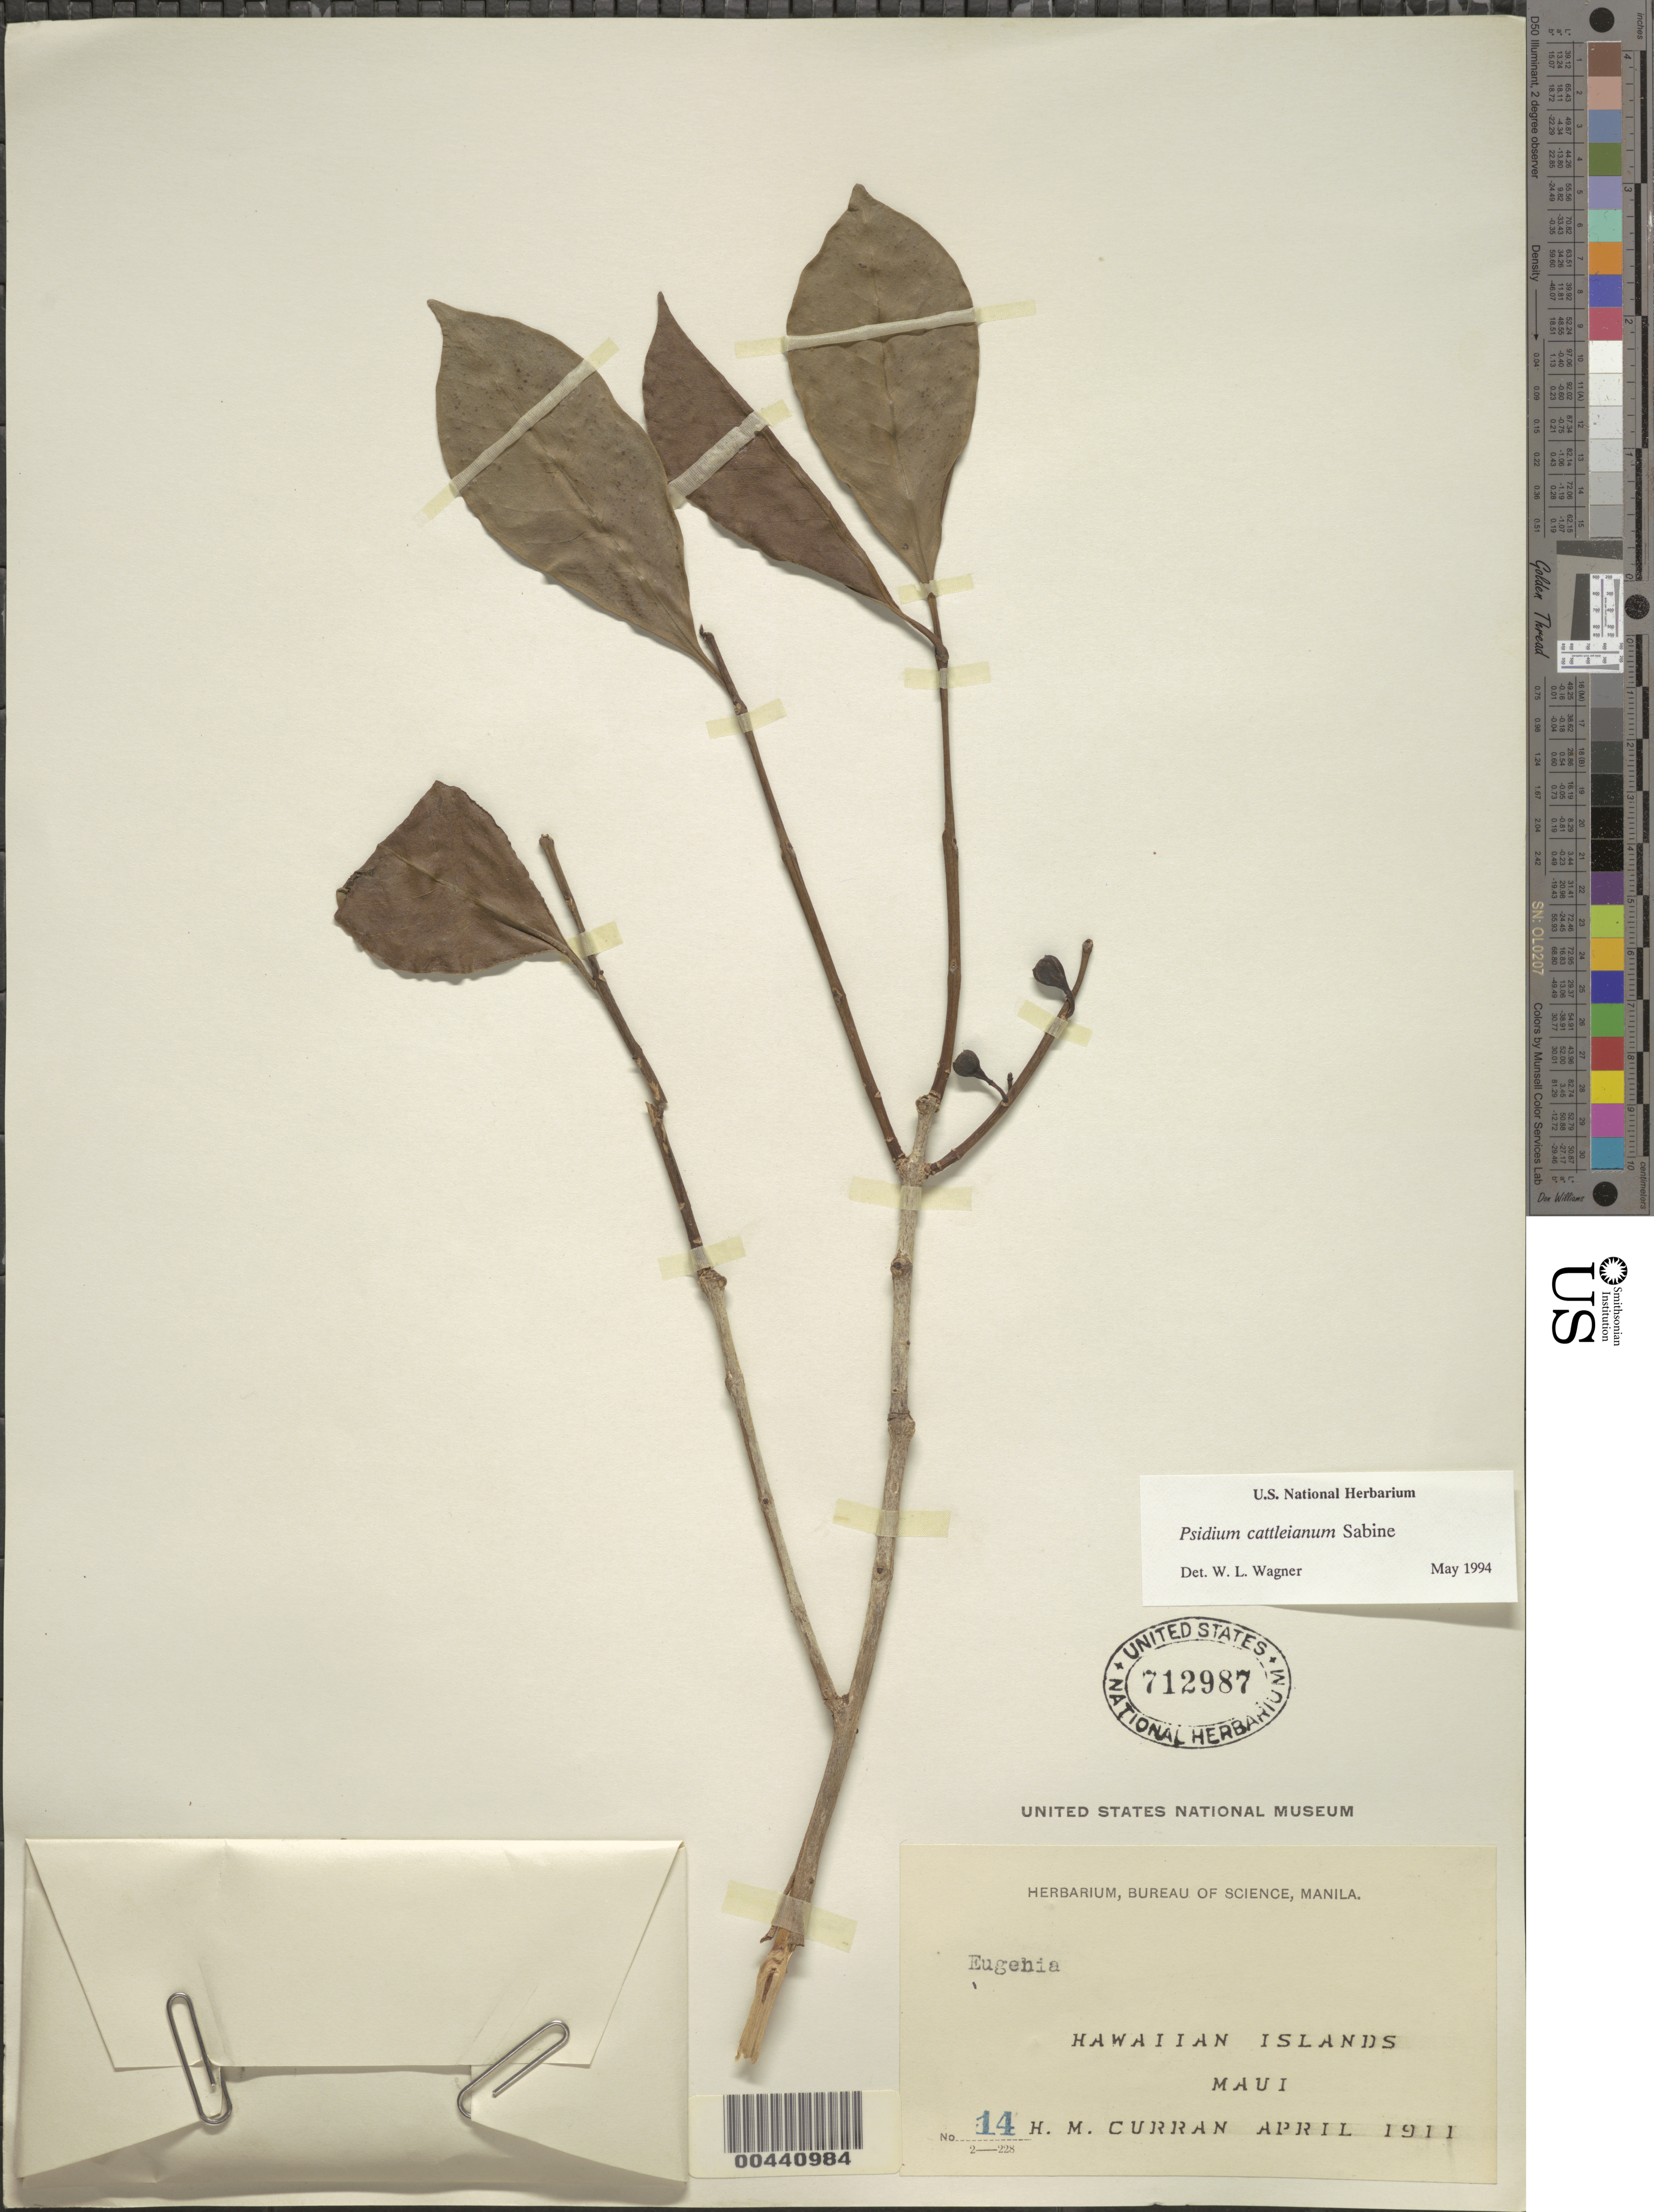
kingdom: Plantae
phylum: Tracheophyta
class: Magnoliopsida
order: Myrtales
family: Myrtaceae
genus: Psidium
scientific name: Psidium cattleyanum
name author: Sabine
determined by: Wagner, W. L., (BOT), Smithsonian Institution - National Museum of Natural History (UNITED STATES)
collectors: H. M. Curran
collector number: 14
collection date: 1911-04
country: United States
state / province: Hawaii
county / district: Maui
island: Maui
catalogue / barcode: US 712987